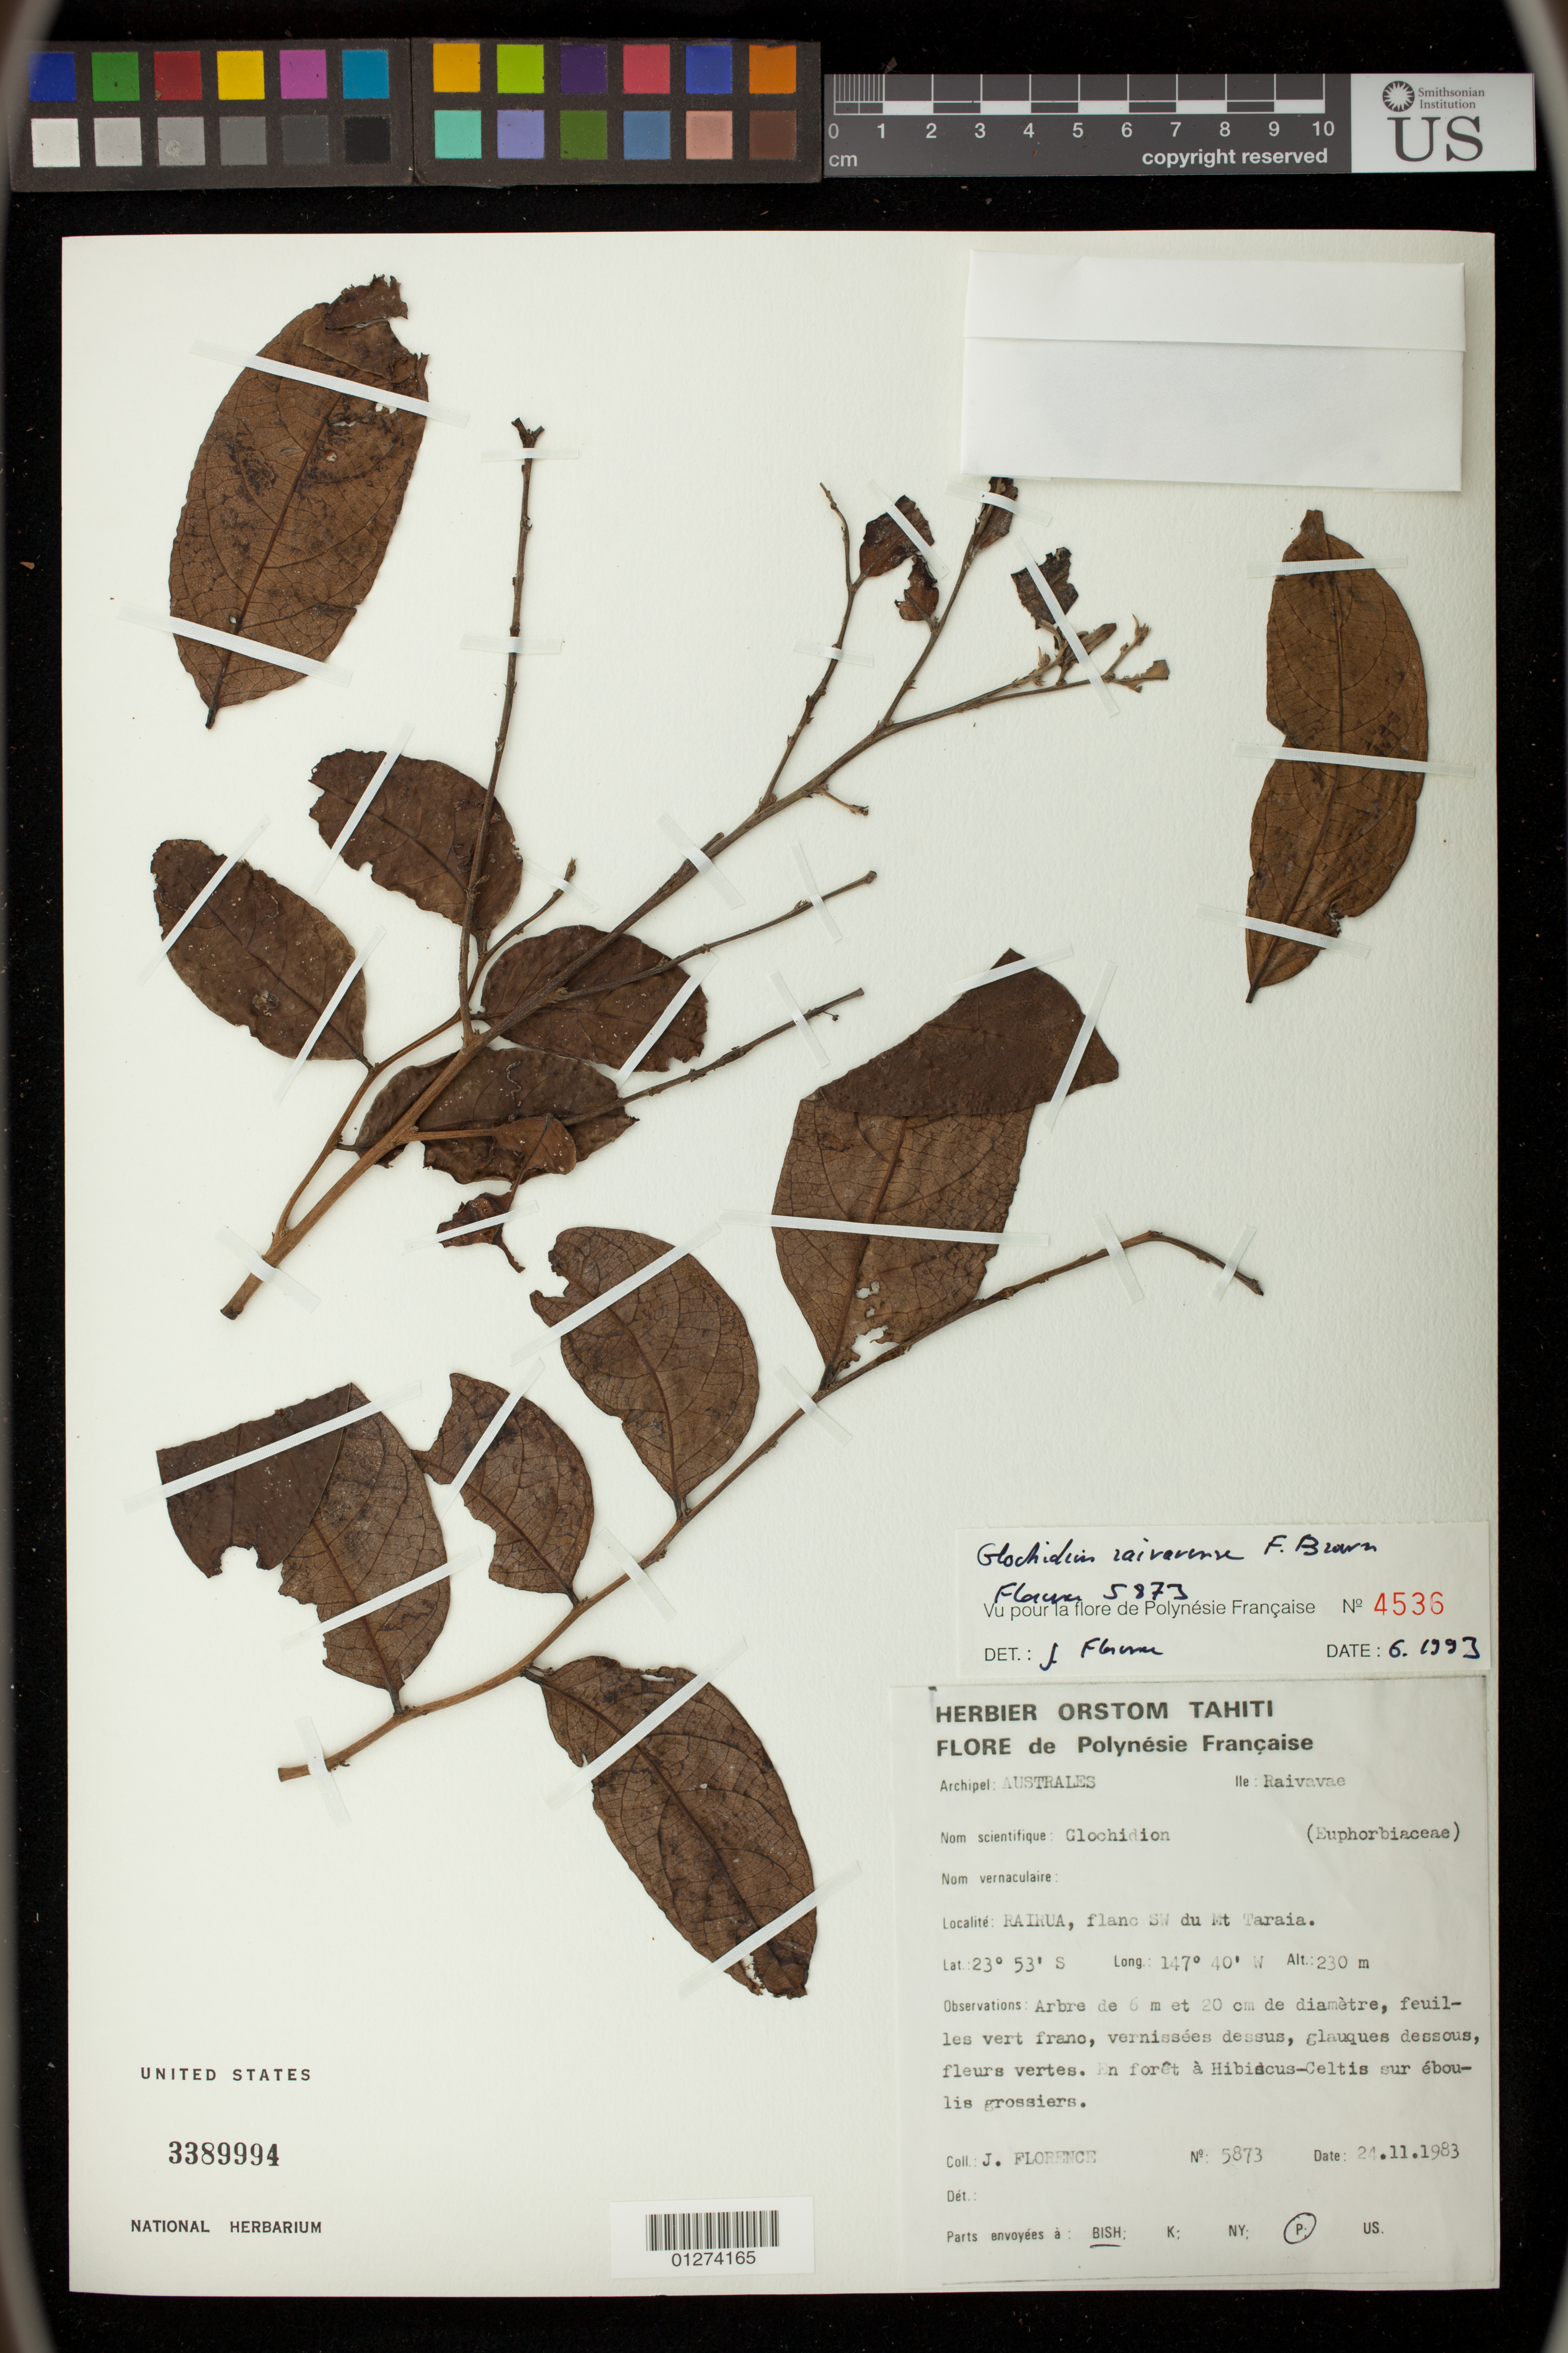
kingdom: Plantae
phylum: Tracheophyta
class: Magnoliopsida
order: Malpighiales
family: Phyllanthaceae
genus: Phyllanthus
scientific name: Phyllanthus raivavense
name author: (F. Br.) W.L. Wagner & Lorence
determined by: Wagner, W. L., (BOT), Smithsonian Institution - National Museum of Natural History (UNITED STATES)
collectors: J. Florence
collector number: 5873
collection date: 1983-11-24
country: French Polynesia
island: Raivavae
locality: Rairua, flanc SW du Mt Taraia.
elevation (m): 230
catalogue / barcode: US 3389994